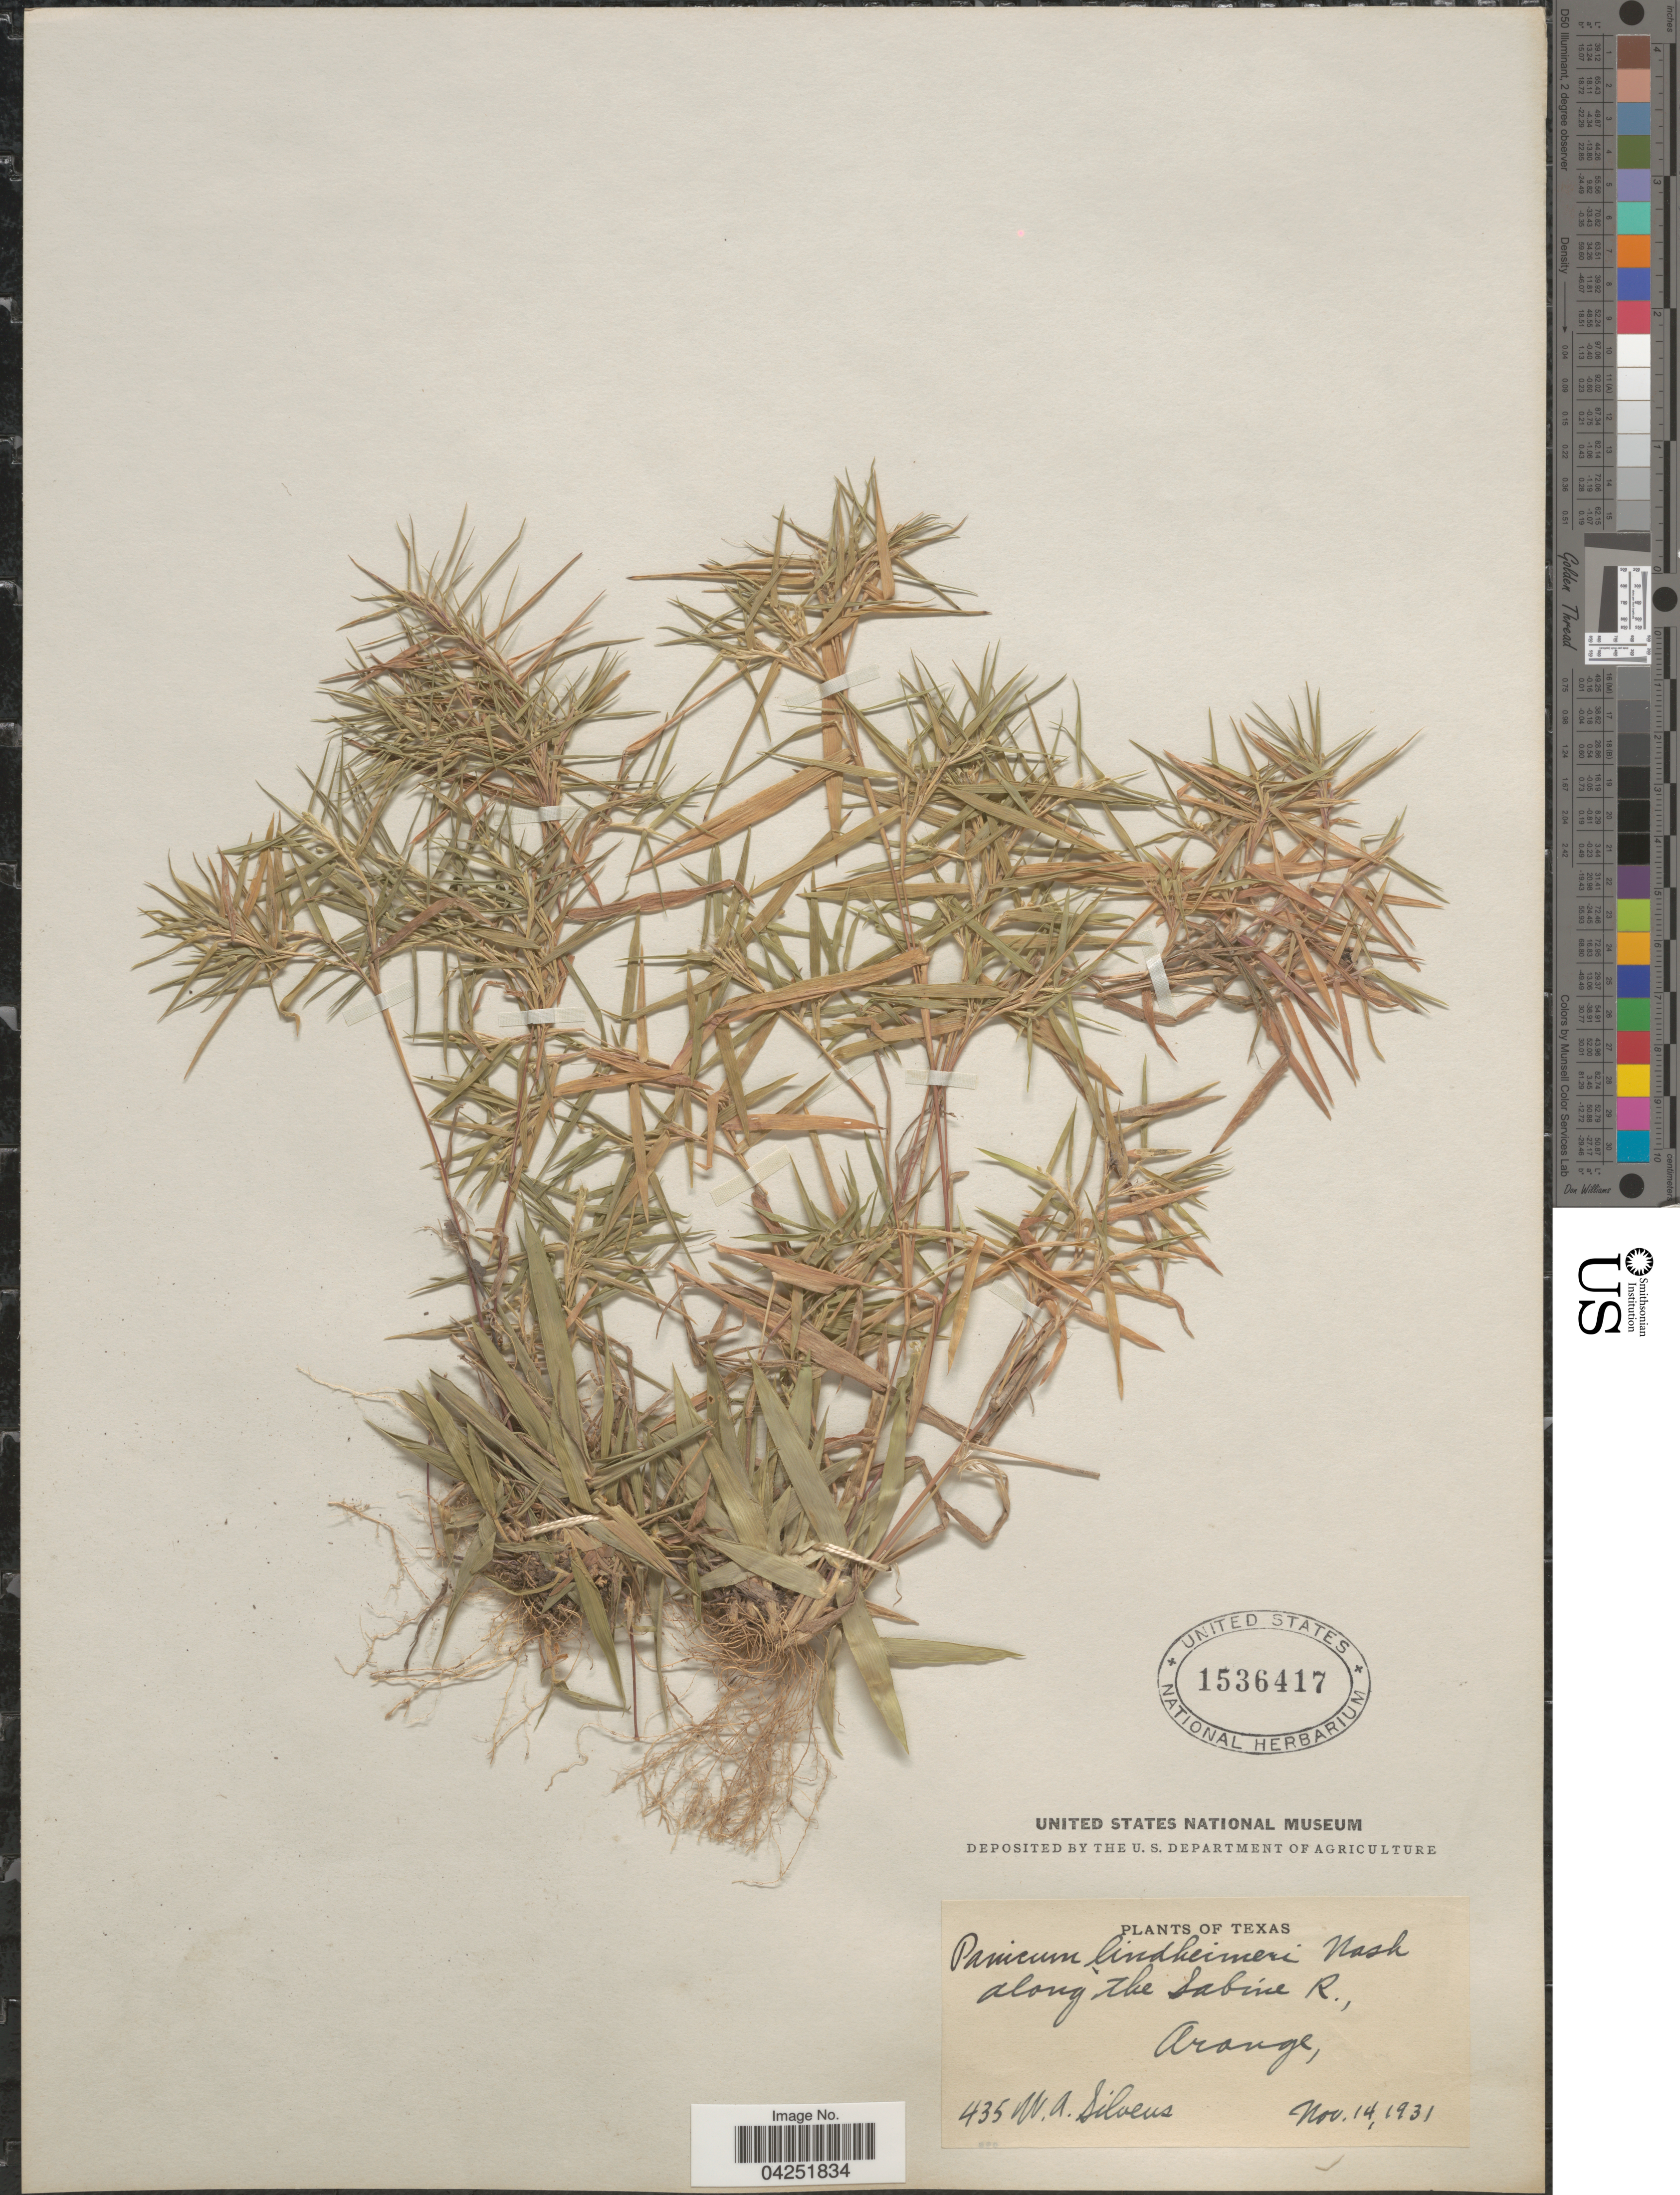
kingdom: Plantae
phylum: Tracheophyta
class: Liliopsida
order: Poales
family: Poaceae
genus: Dichanthelium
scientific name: Dichanthelium acuminatum var. lindheimeri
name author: (Nash) Gould & C.A. Clark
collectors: W. Silveus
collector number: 435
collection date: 1931-11-14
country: United States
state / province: Texas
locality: Along the Sabine R., Orange.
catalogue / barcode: US 1536417